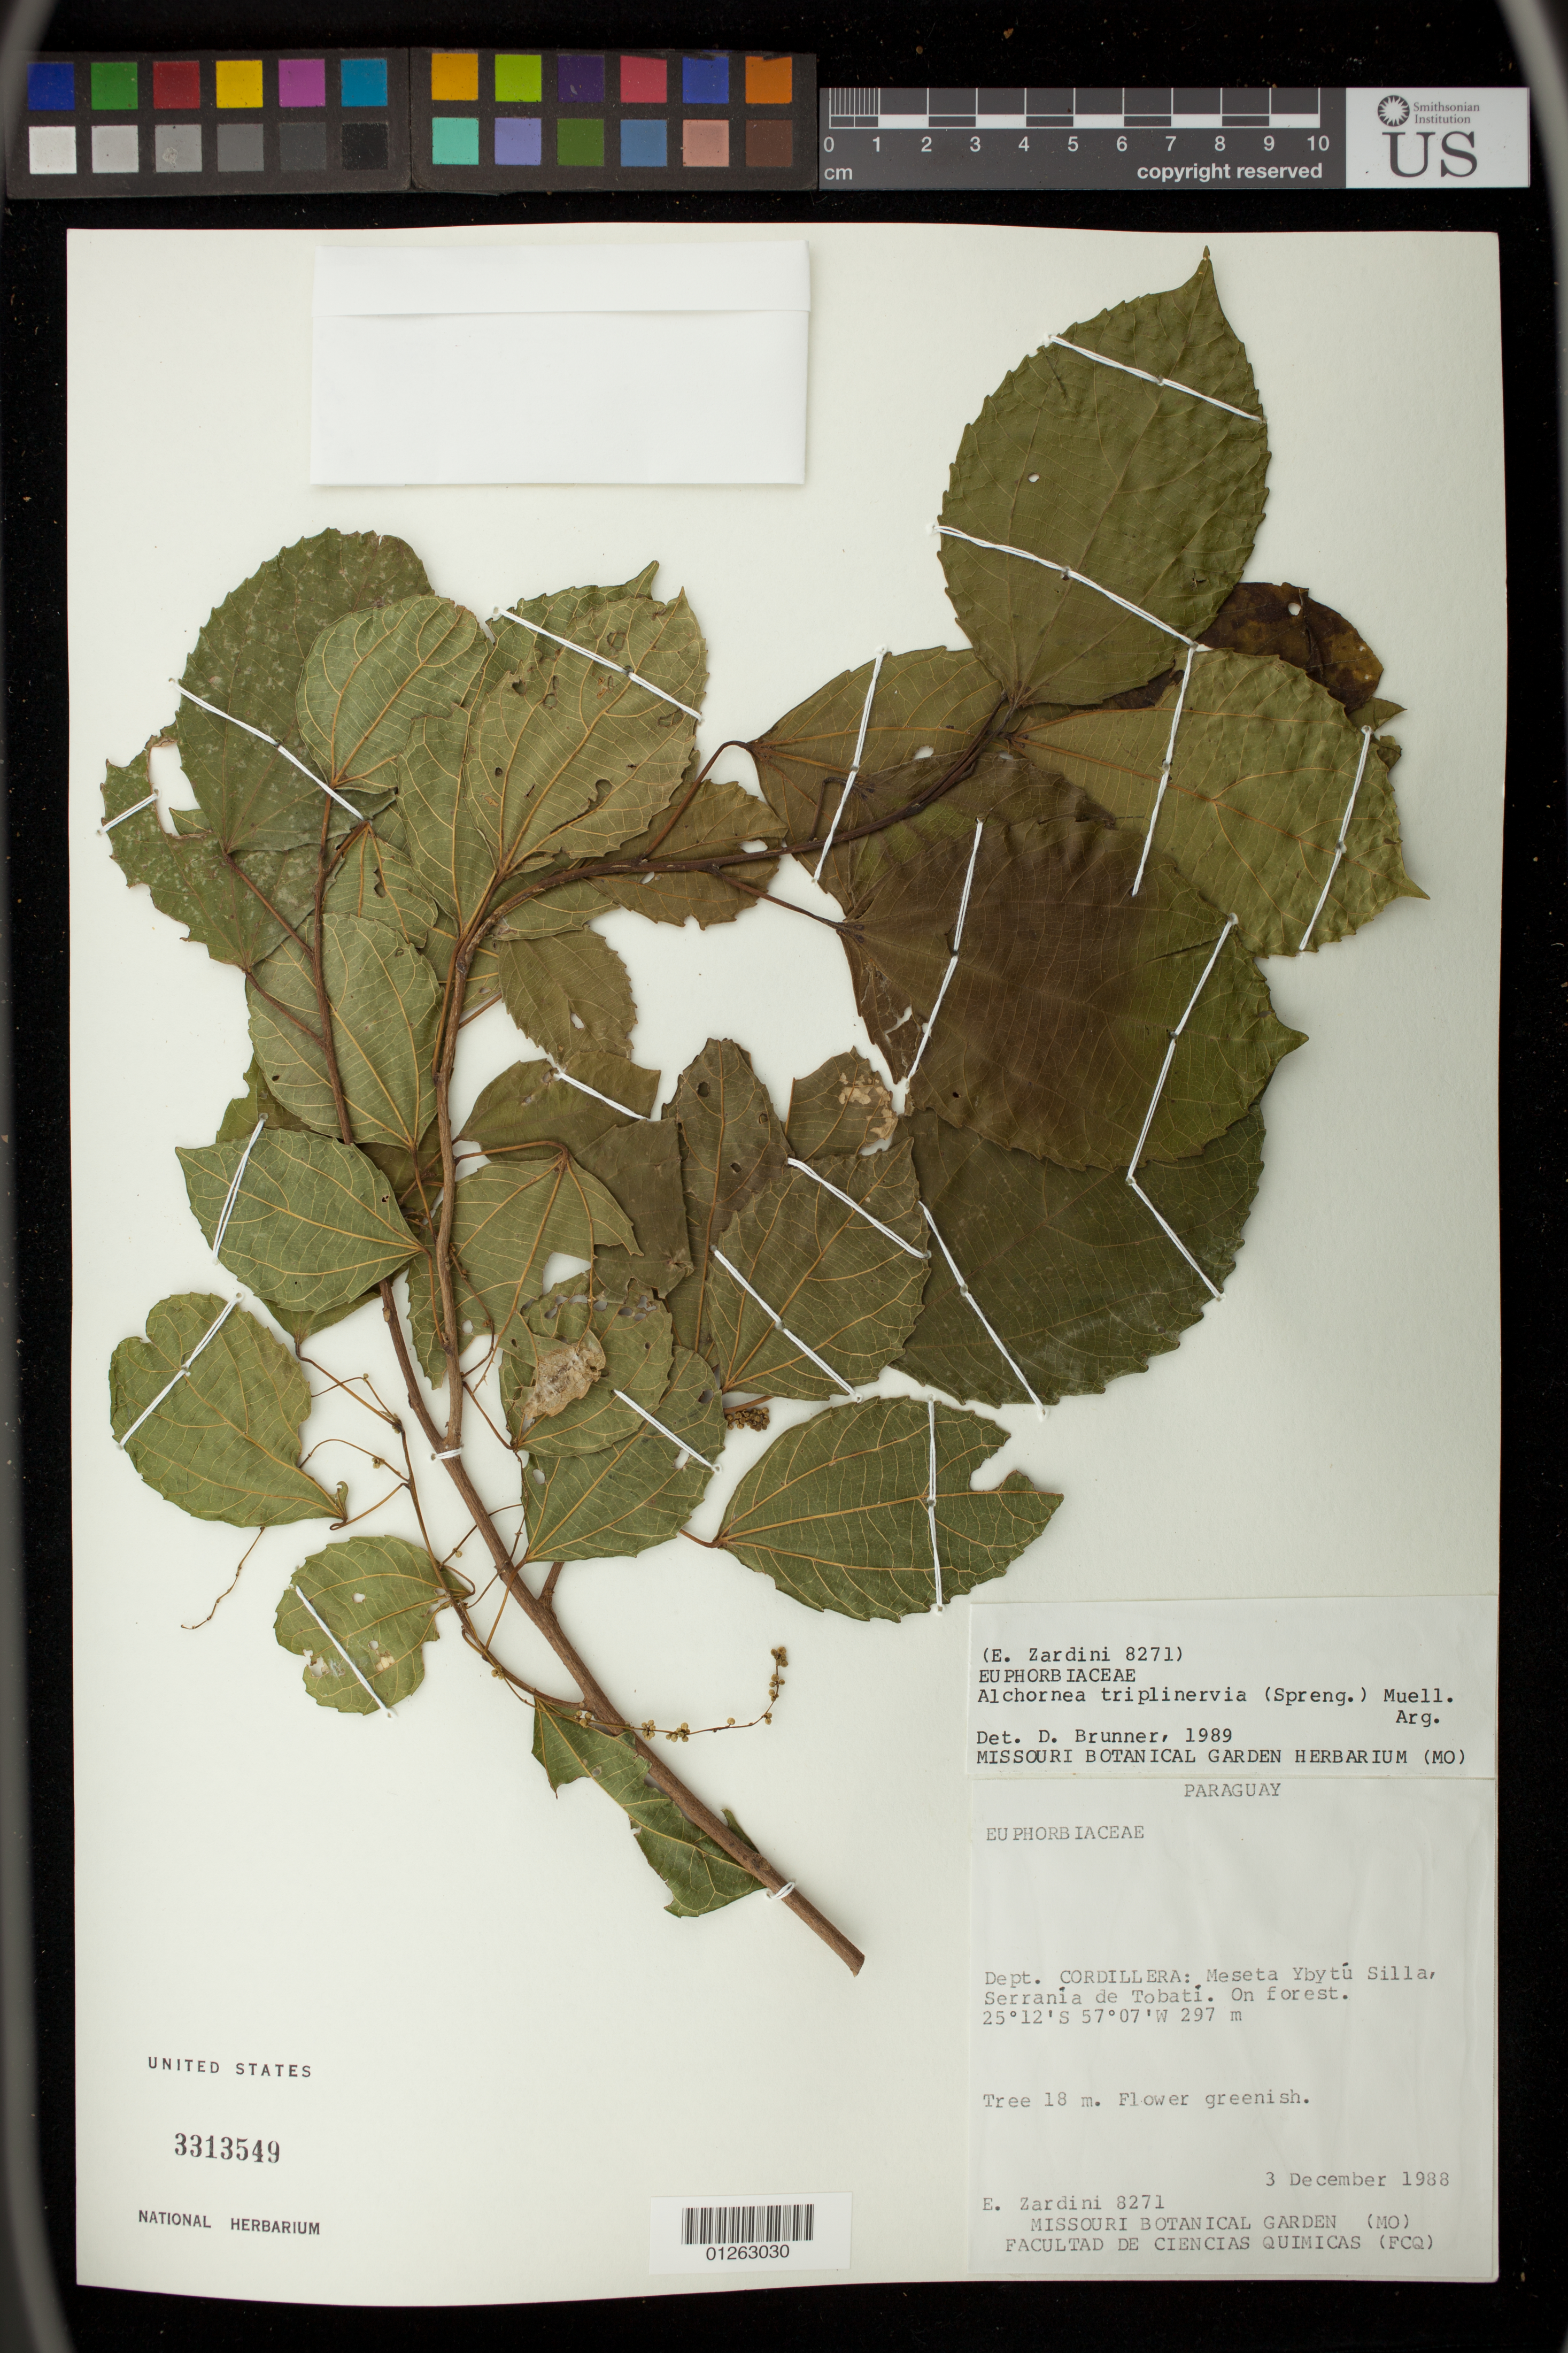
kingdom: Plantae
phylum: Tracheophyta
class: Magnoliopsida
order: Malpighiales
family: Euphorbiaceae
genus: Alchornea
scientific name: Alchornea triplinervia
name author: (Spreng.) Müll. Arg.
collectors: E. M. Zardini & et al.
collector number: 8271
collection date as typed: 03 Dec 1988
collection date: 1988-12-03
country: Paraguay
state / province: Cordillera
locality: Meseta Ybytu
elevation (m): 297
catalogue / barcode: US 3313549